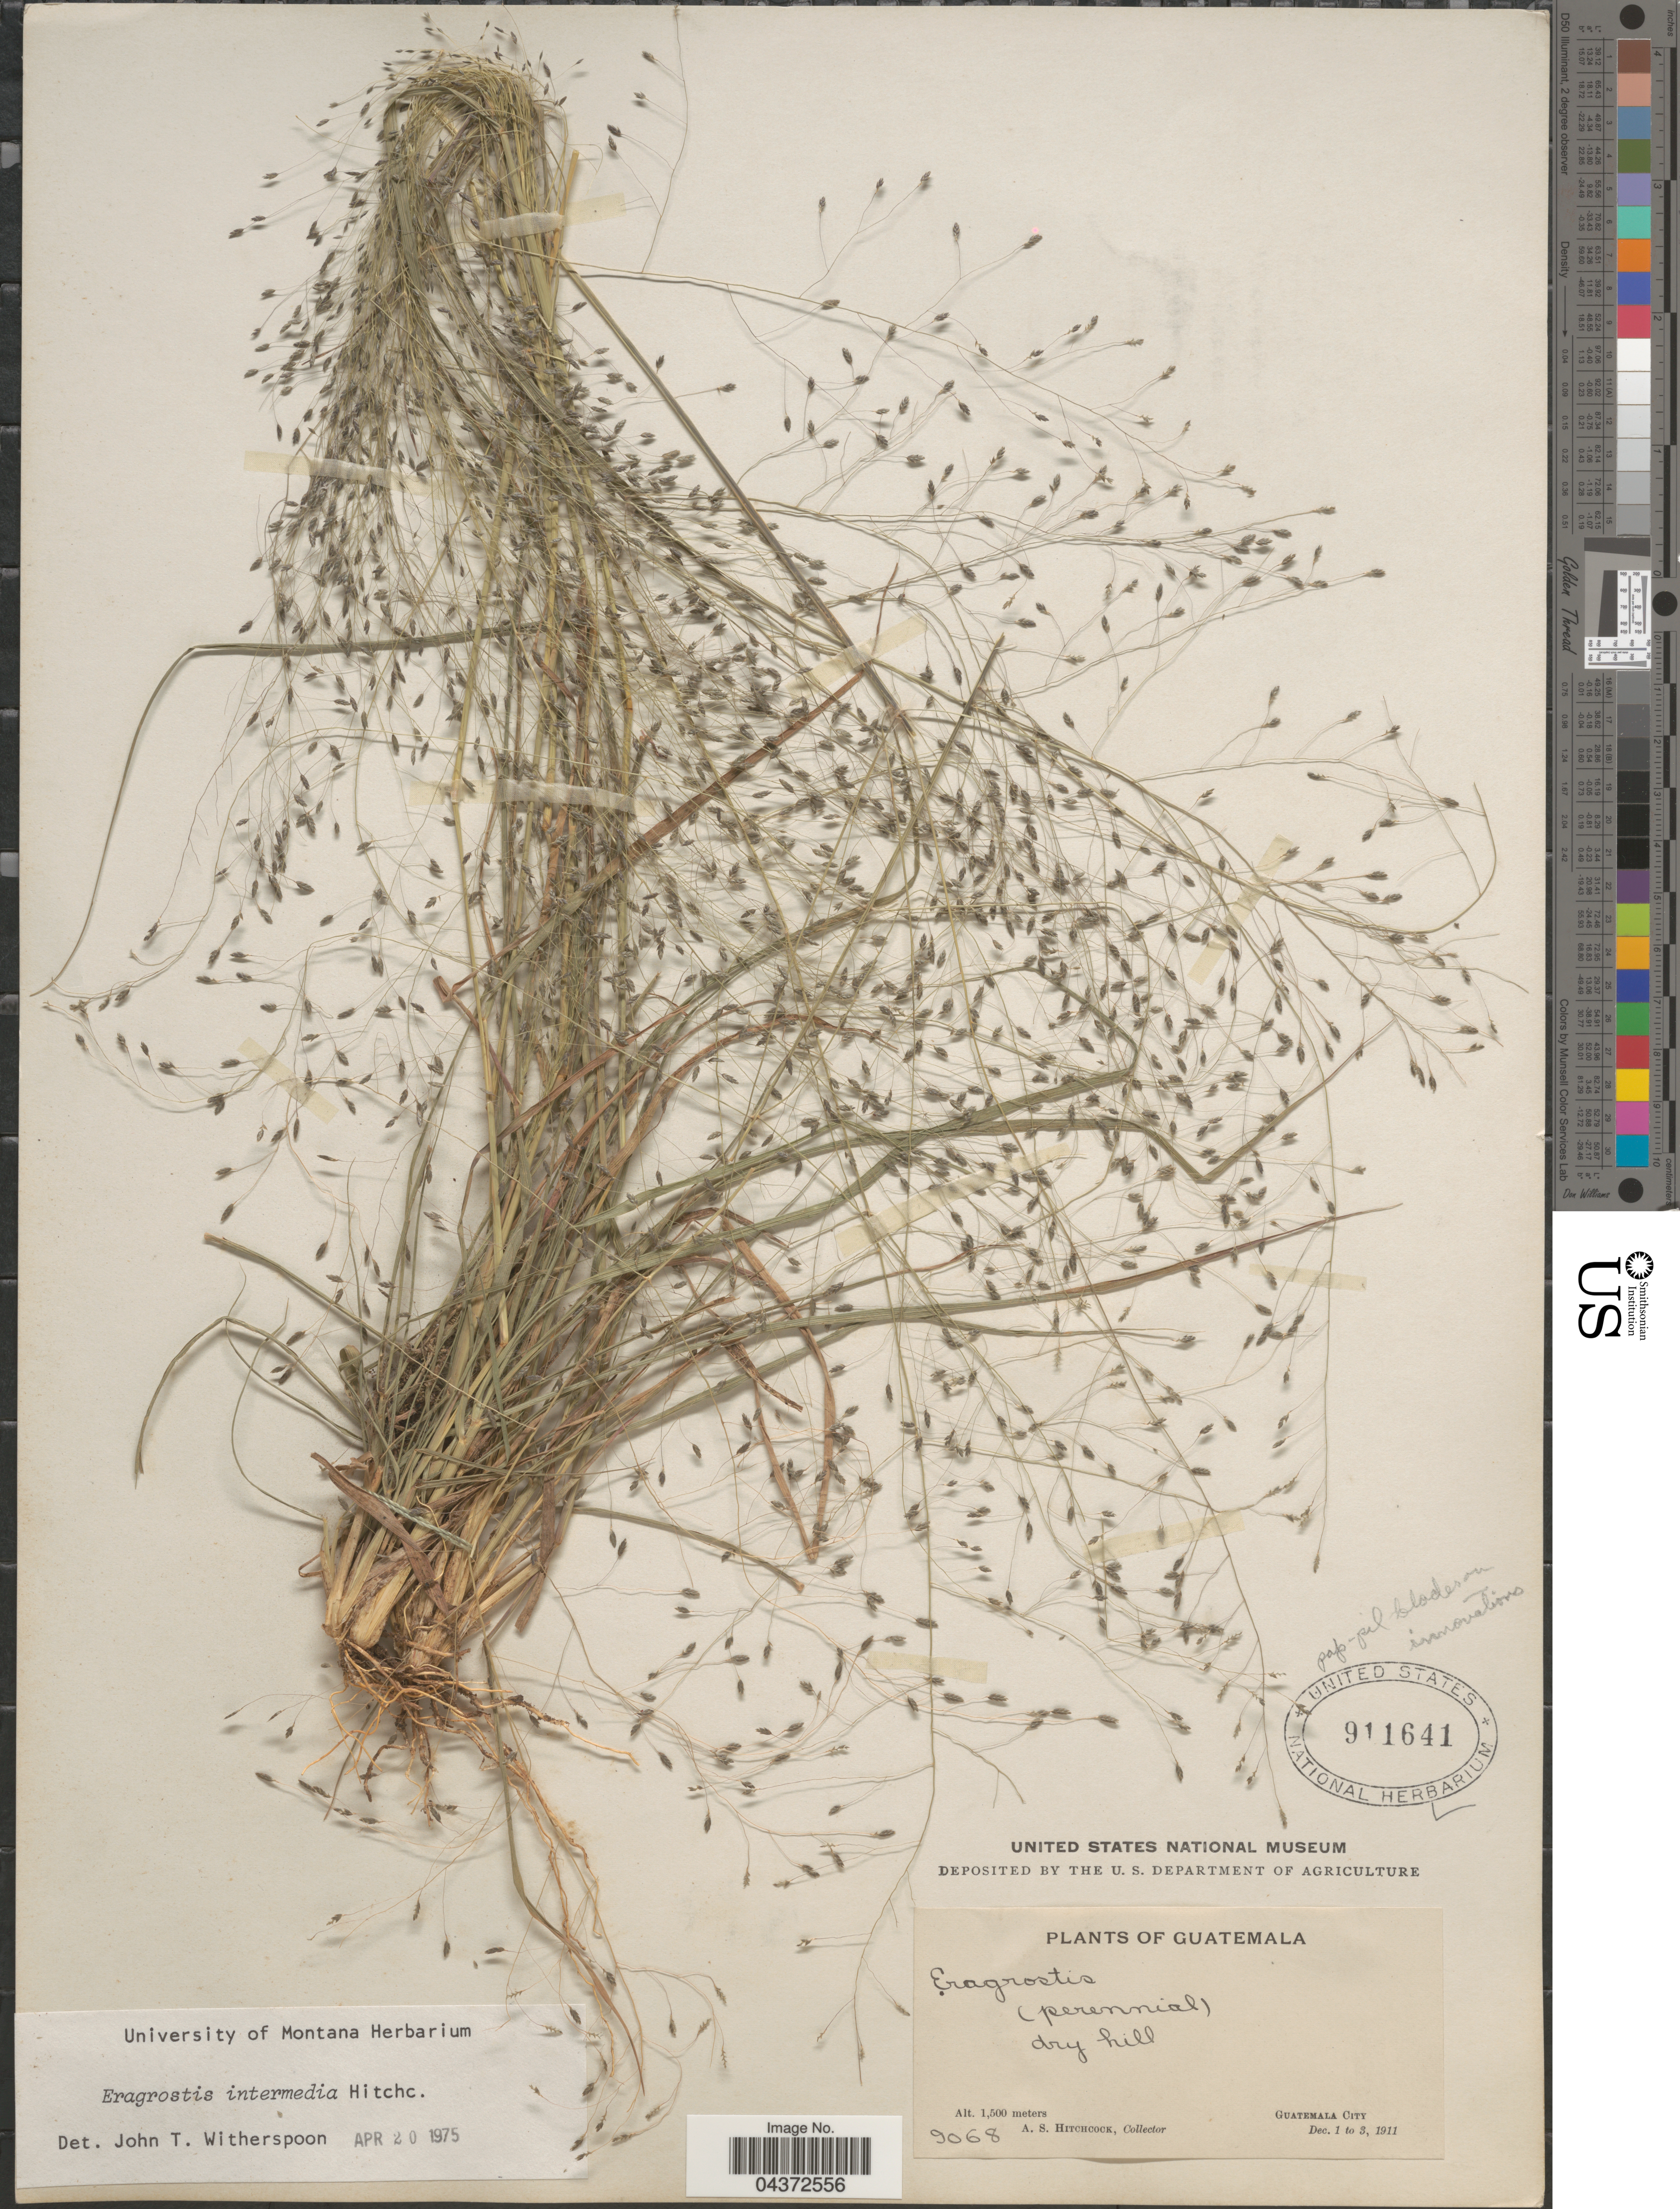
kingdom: Plantae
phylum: Tracheophyta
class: Liliopsida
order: Poales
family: Poaceae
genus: Eragrostis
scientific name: Eragrostis intermedia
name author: Hitchc.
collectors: A. S. Hitchcock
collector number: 9068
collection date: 1911-12-01/1911-12-03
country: Guatemala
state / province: Guatemala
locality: Dry hill. Guatemala City.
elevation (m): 1500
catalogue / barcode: US 911641